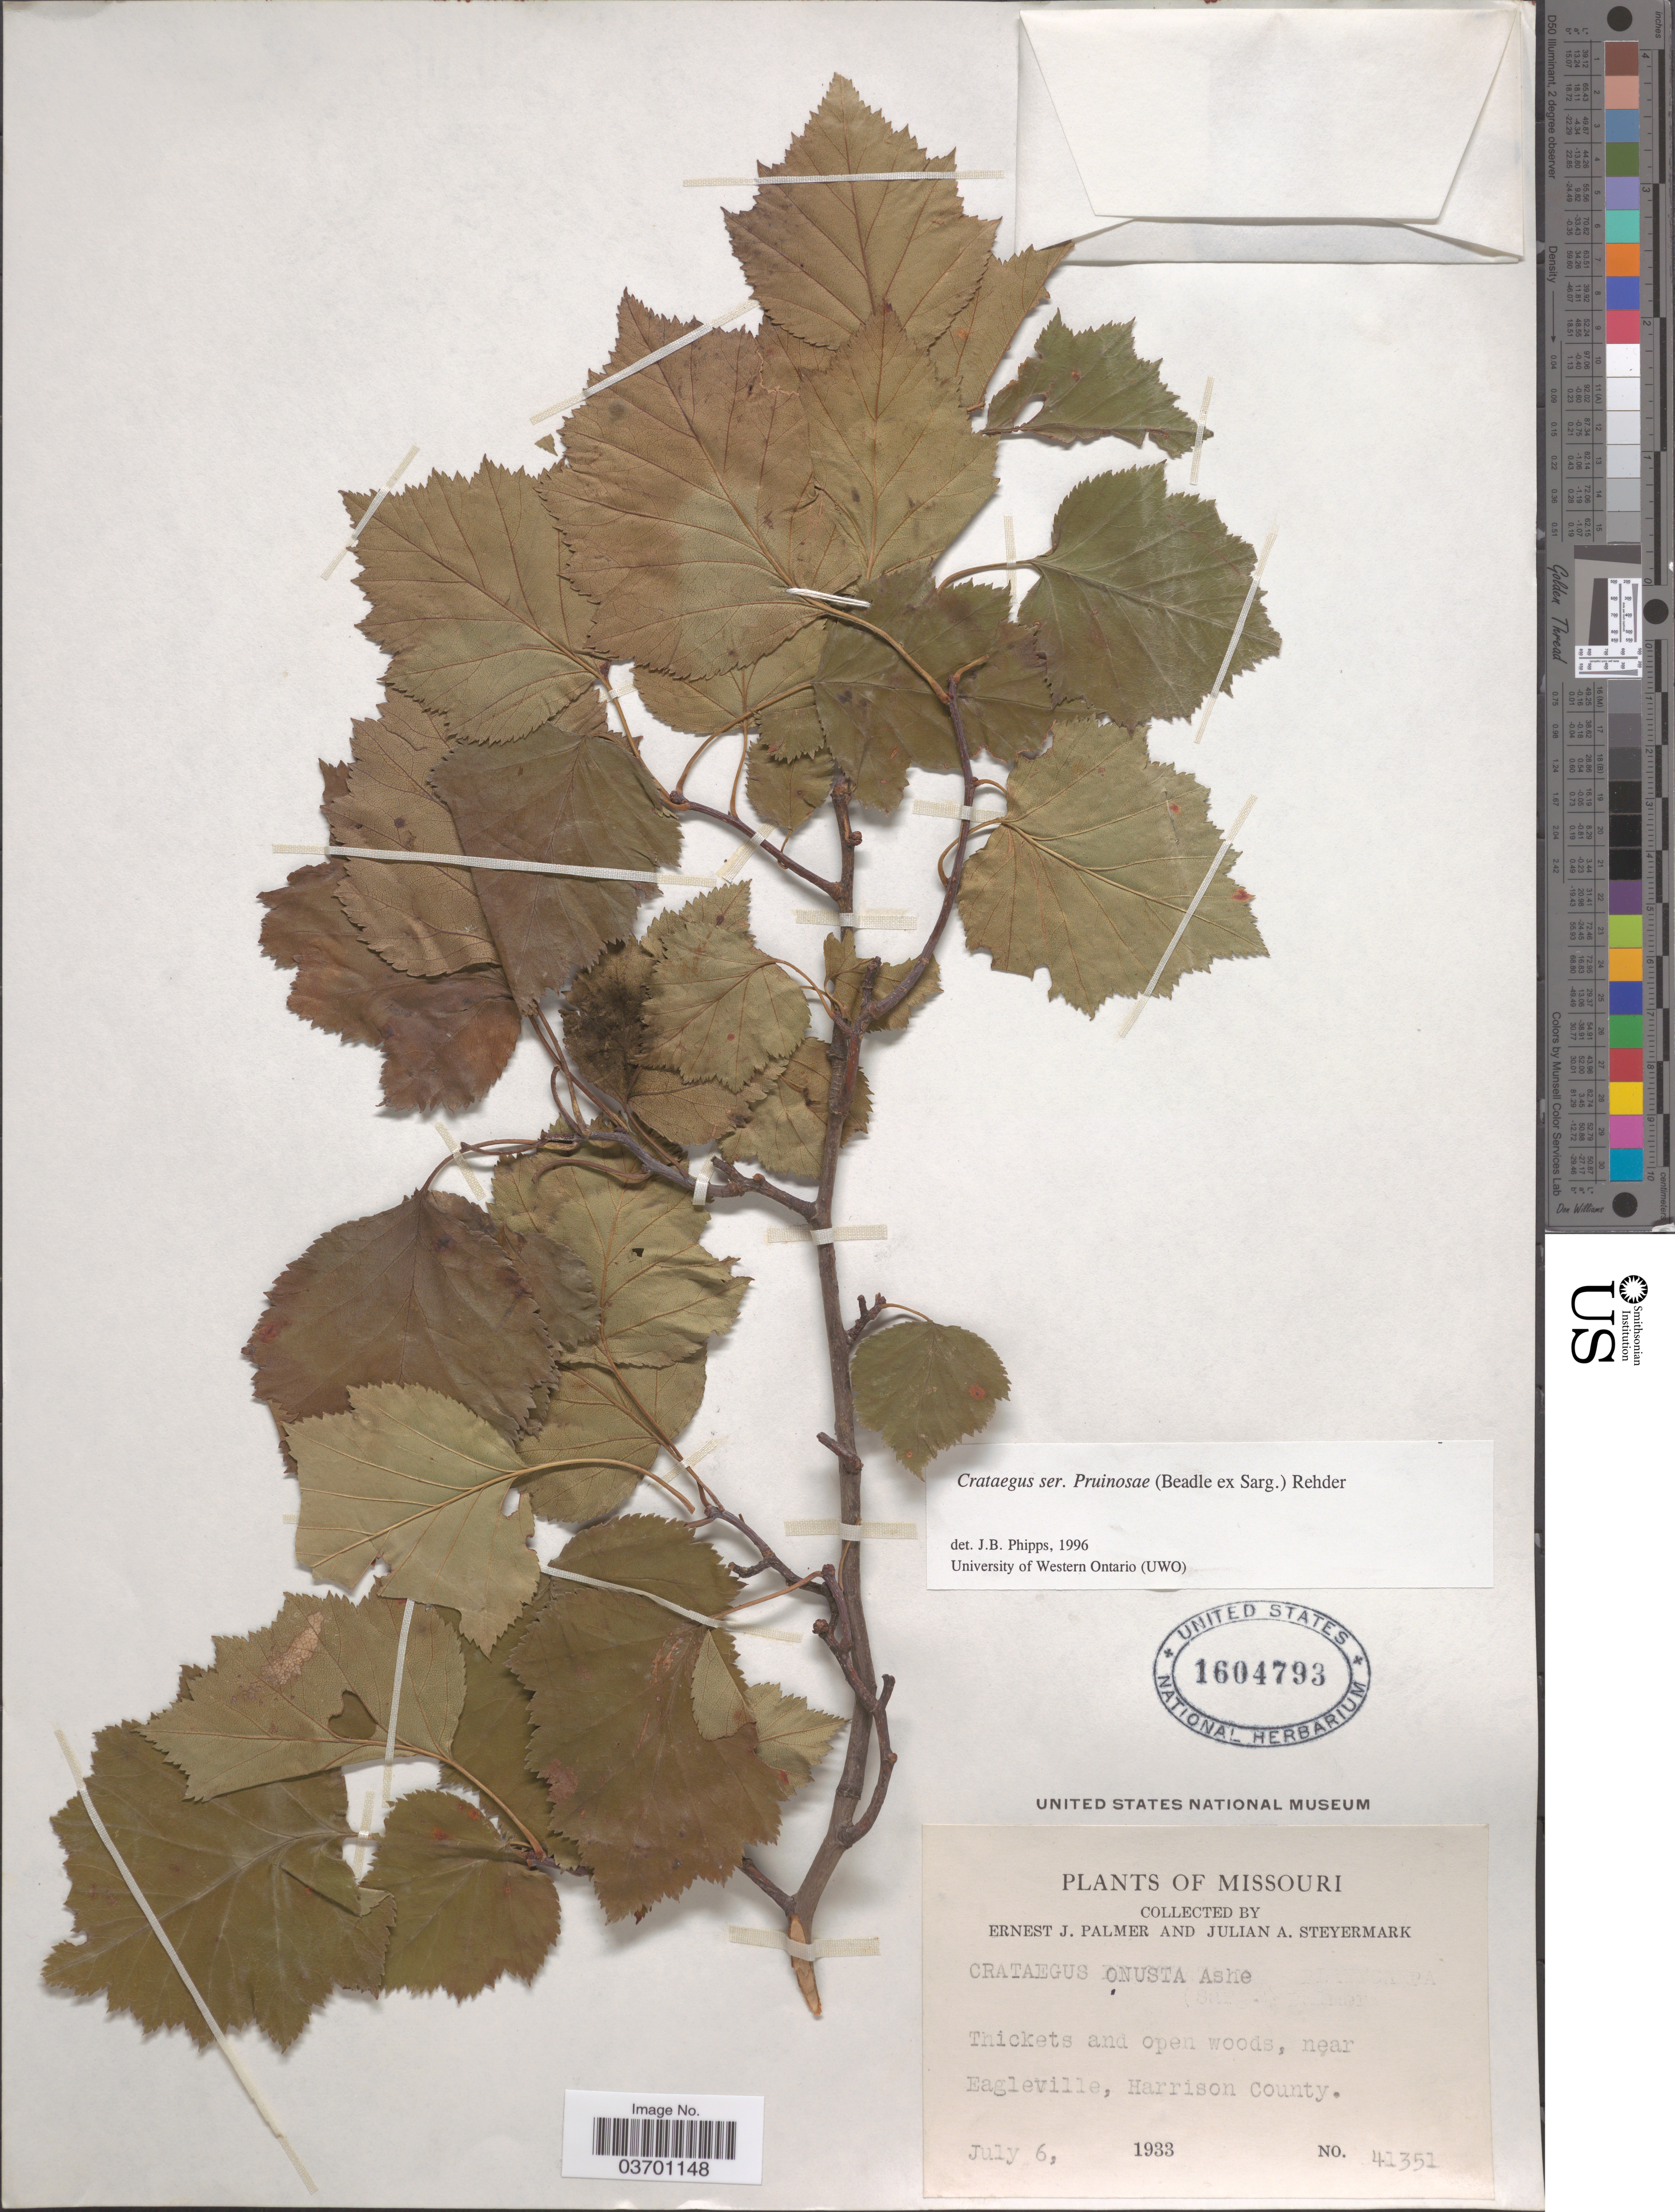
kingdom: Plantae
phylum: Tracheophyta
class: Magnoliopsida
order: Rosales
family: Rosaceae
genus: Crataegus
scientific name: Crataegus onusta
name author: Ashe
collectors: E. J. Palmer & J. Steyermark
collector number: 41351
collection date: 1933-07-06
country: United States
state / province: Missouri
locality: Near Eagleville, Harrison County.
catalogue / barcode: US 1604793